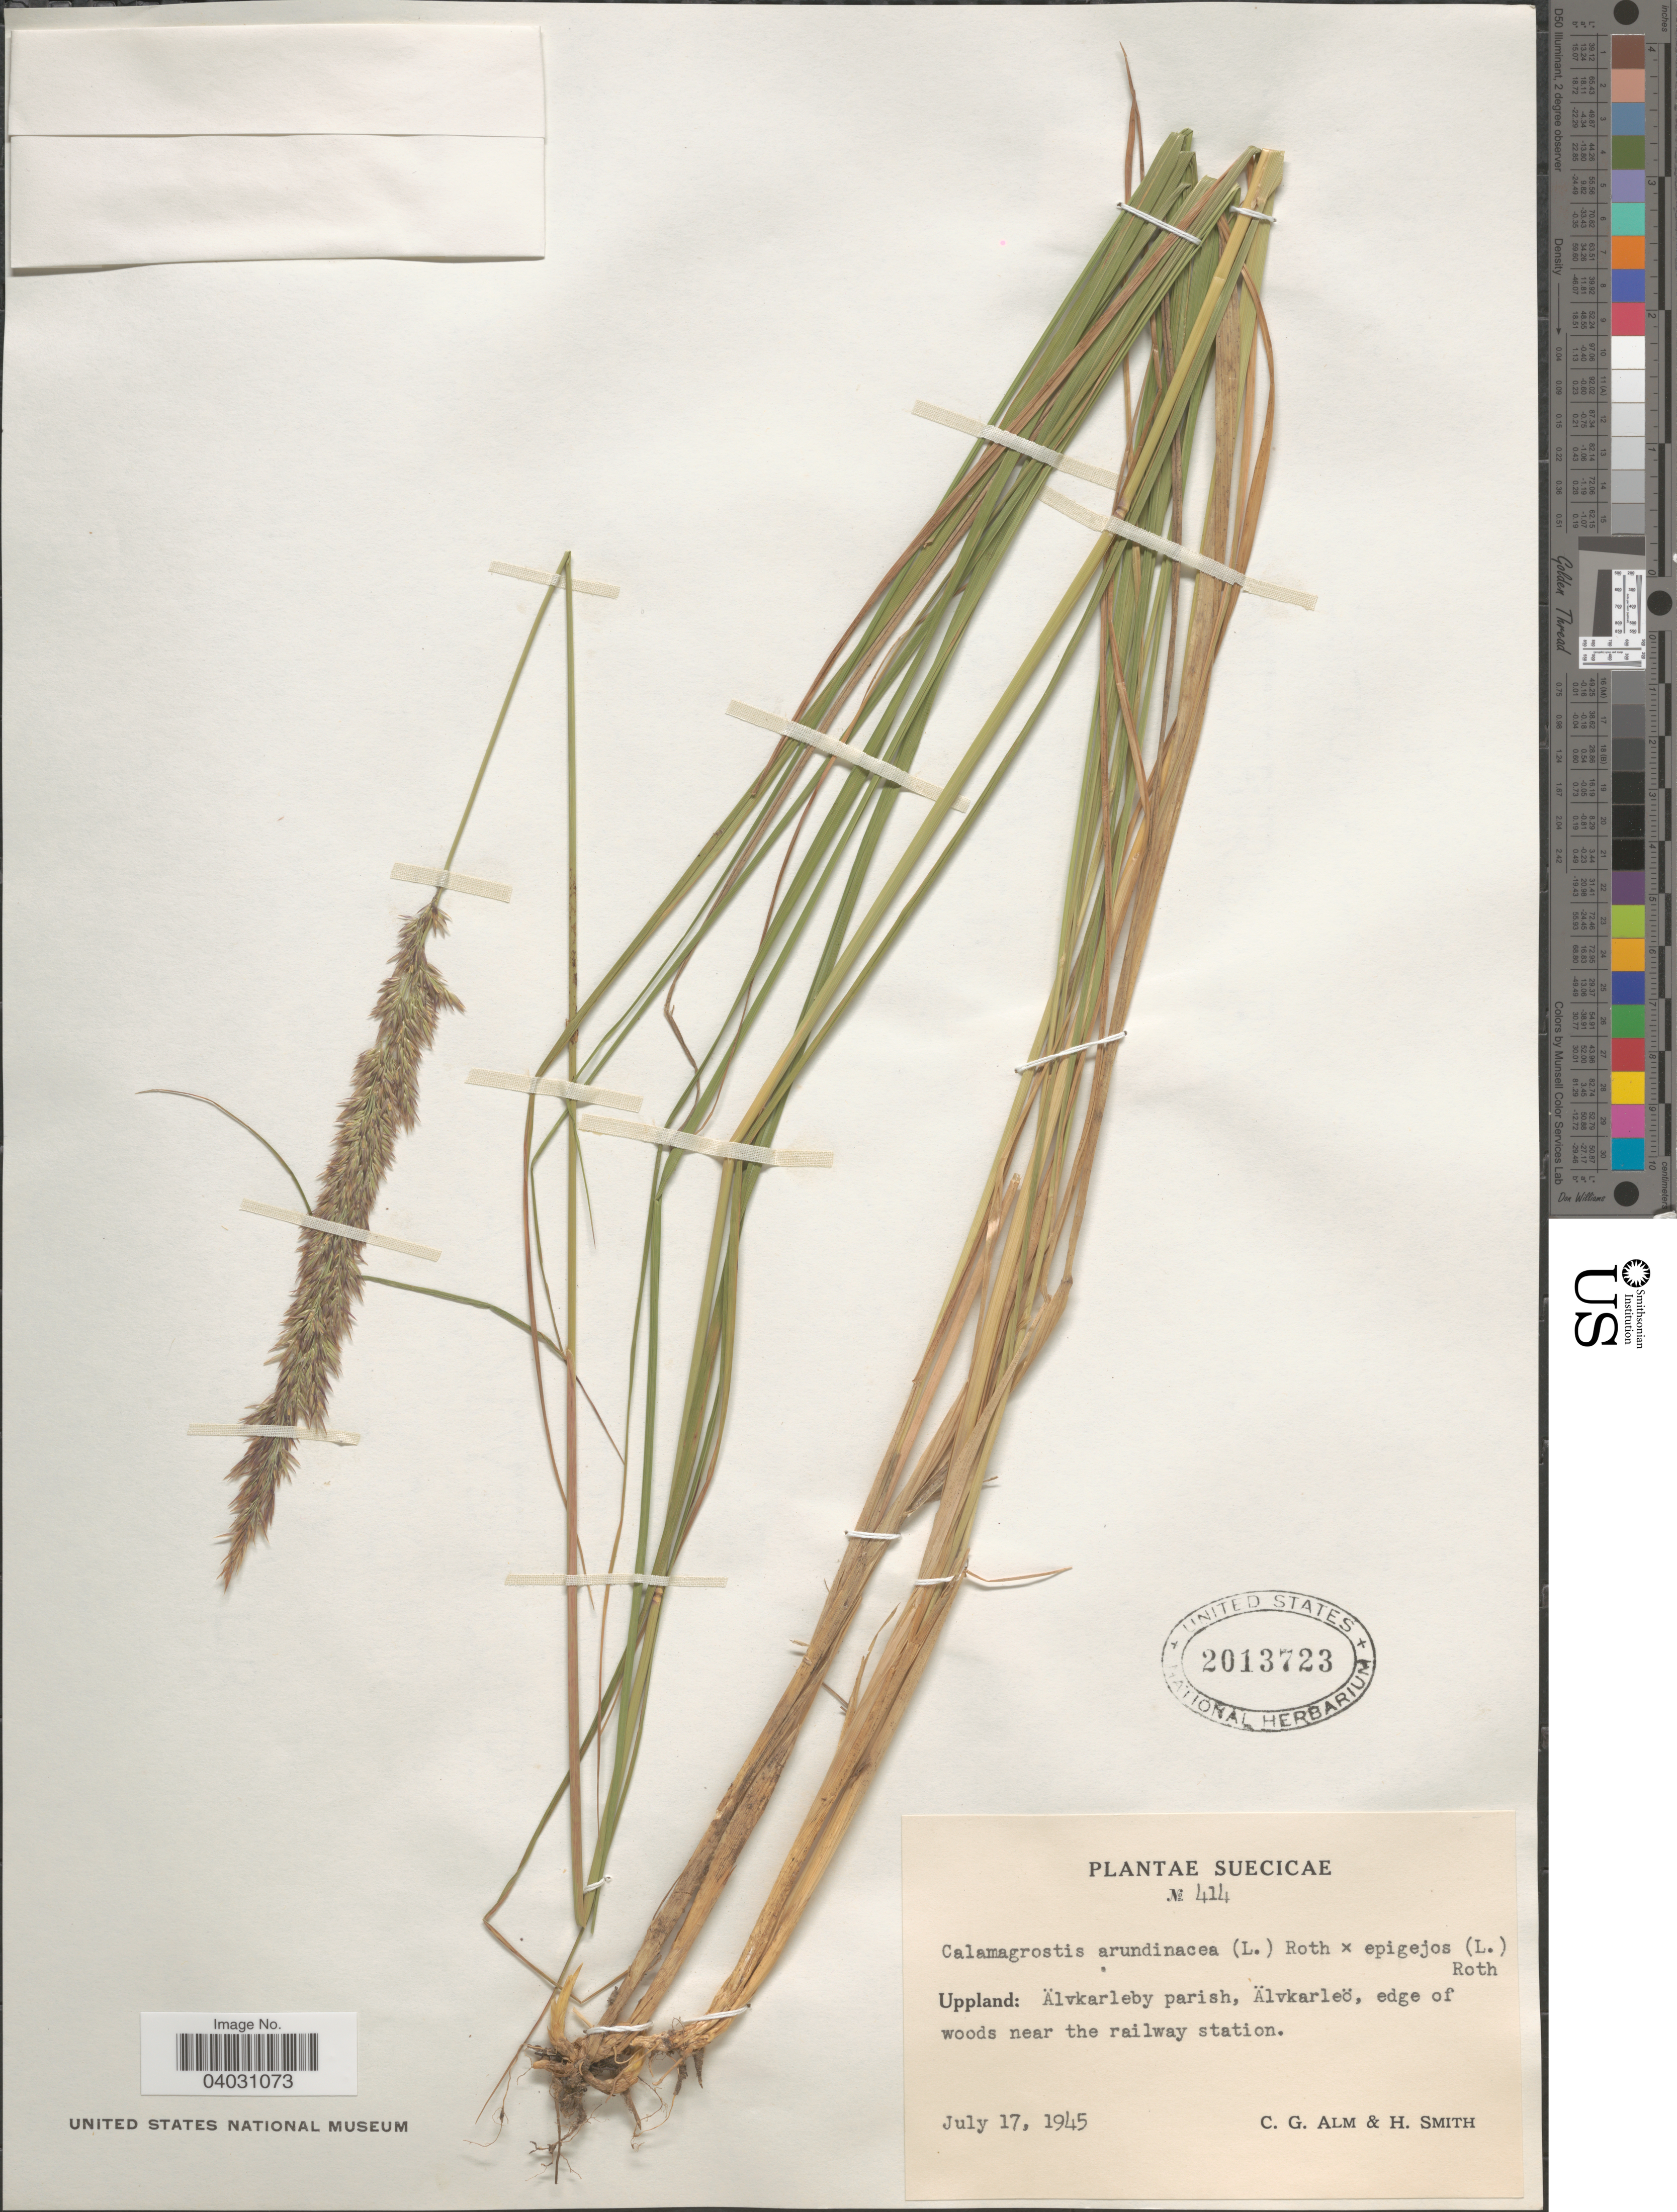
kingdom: Plantae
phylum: Tracheophyta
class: Liliopsida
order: Poales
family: Poaceae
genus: Calamagrostis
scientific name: Calamagrostis arundinacea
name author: (L.) Roth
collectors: C. Alm & H. Smith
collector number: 414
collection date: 1945-07-17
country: Sweden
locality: Suecicae. Uppland: Älvkarleby parish, Älvkarleö, edge of woods near the railway station.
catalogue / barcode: US 2013723